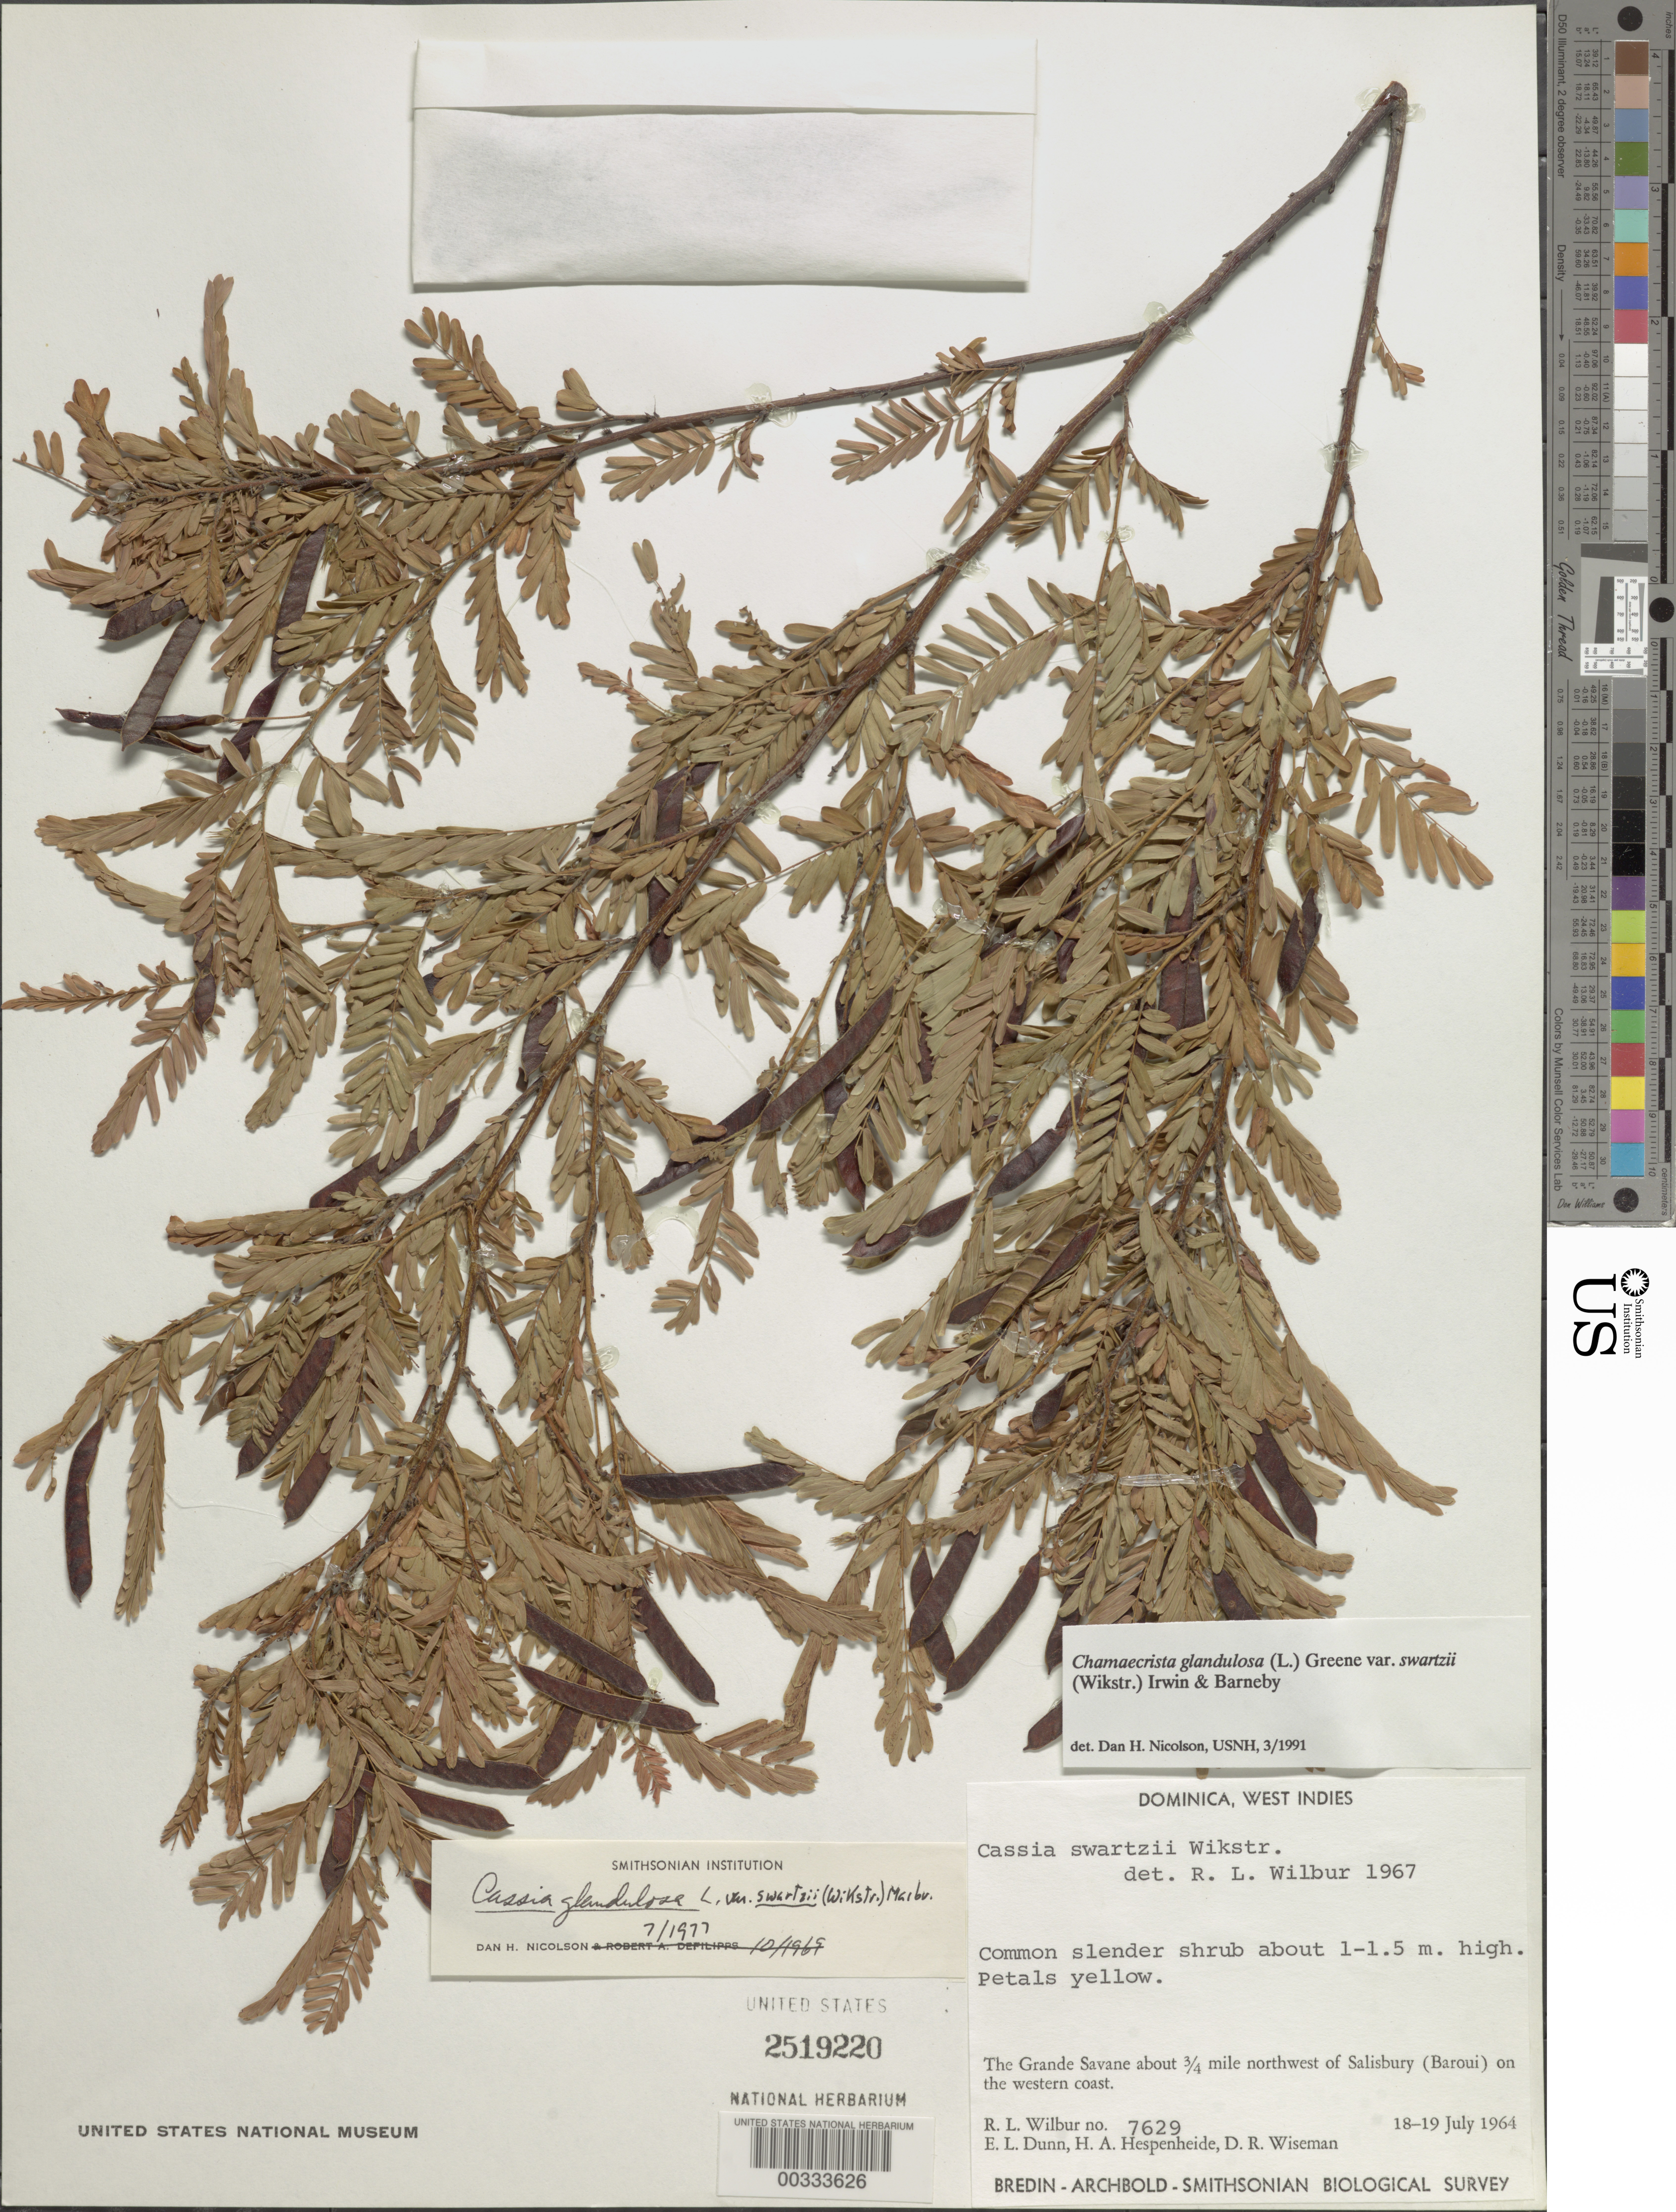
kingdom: Plantae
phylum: Tracheophyta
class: Magnoliopsida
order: Fabales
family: Fabaceae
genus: Chamaecrista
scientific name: Chamaecrista glandulosa var. swartzii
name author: (Wikstr.) H.S. Irwin & Barneby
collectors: R. L. Wilbur, E. Dunn, H. A. Hespenheide & D. R. Wiseman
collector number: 7629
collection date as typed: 18 Jul 1964 to 19 Jul 1964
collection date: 1964-07-18/1964-07-19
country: Dominica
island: Dominica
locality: The grande savane about 3/4 mi nw of salisbury (baroui) on western coast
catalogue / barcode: US 2519220